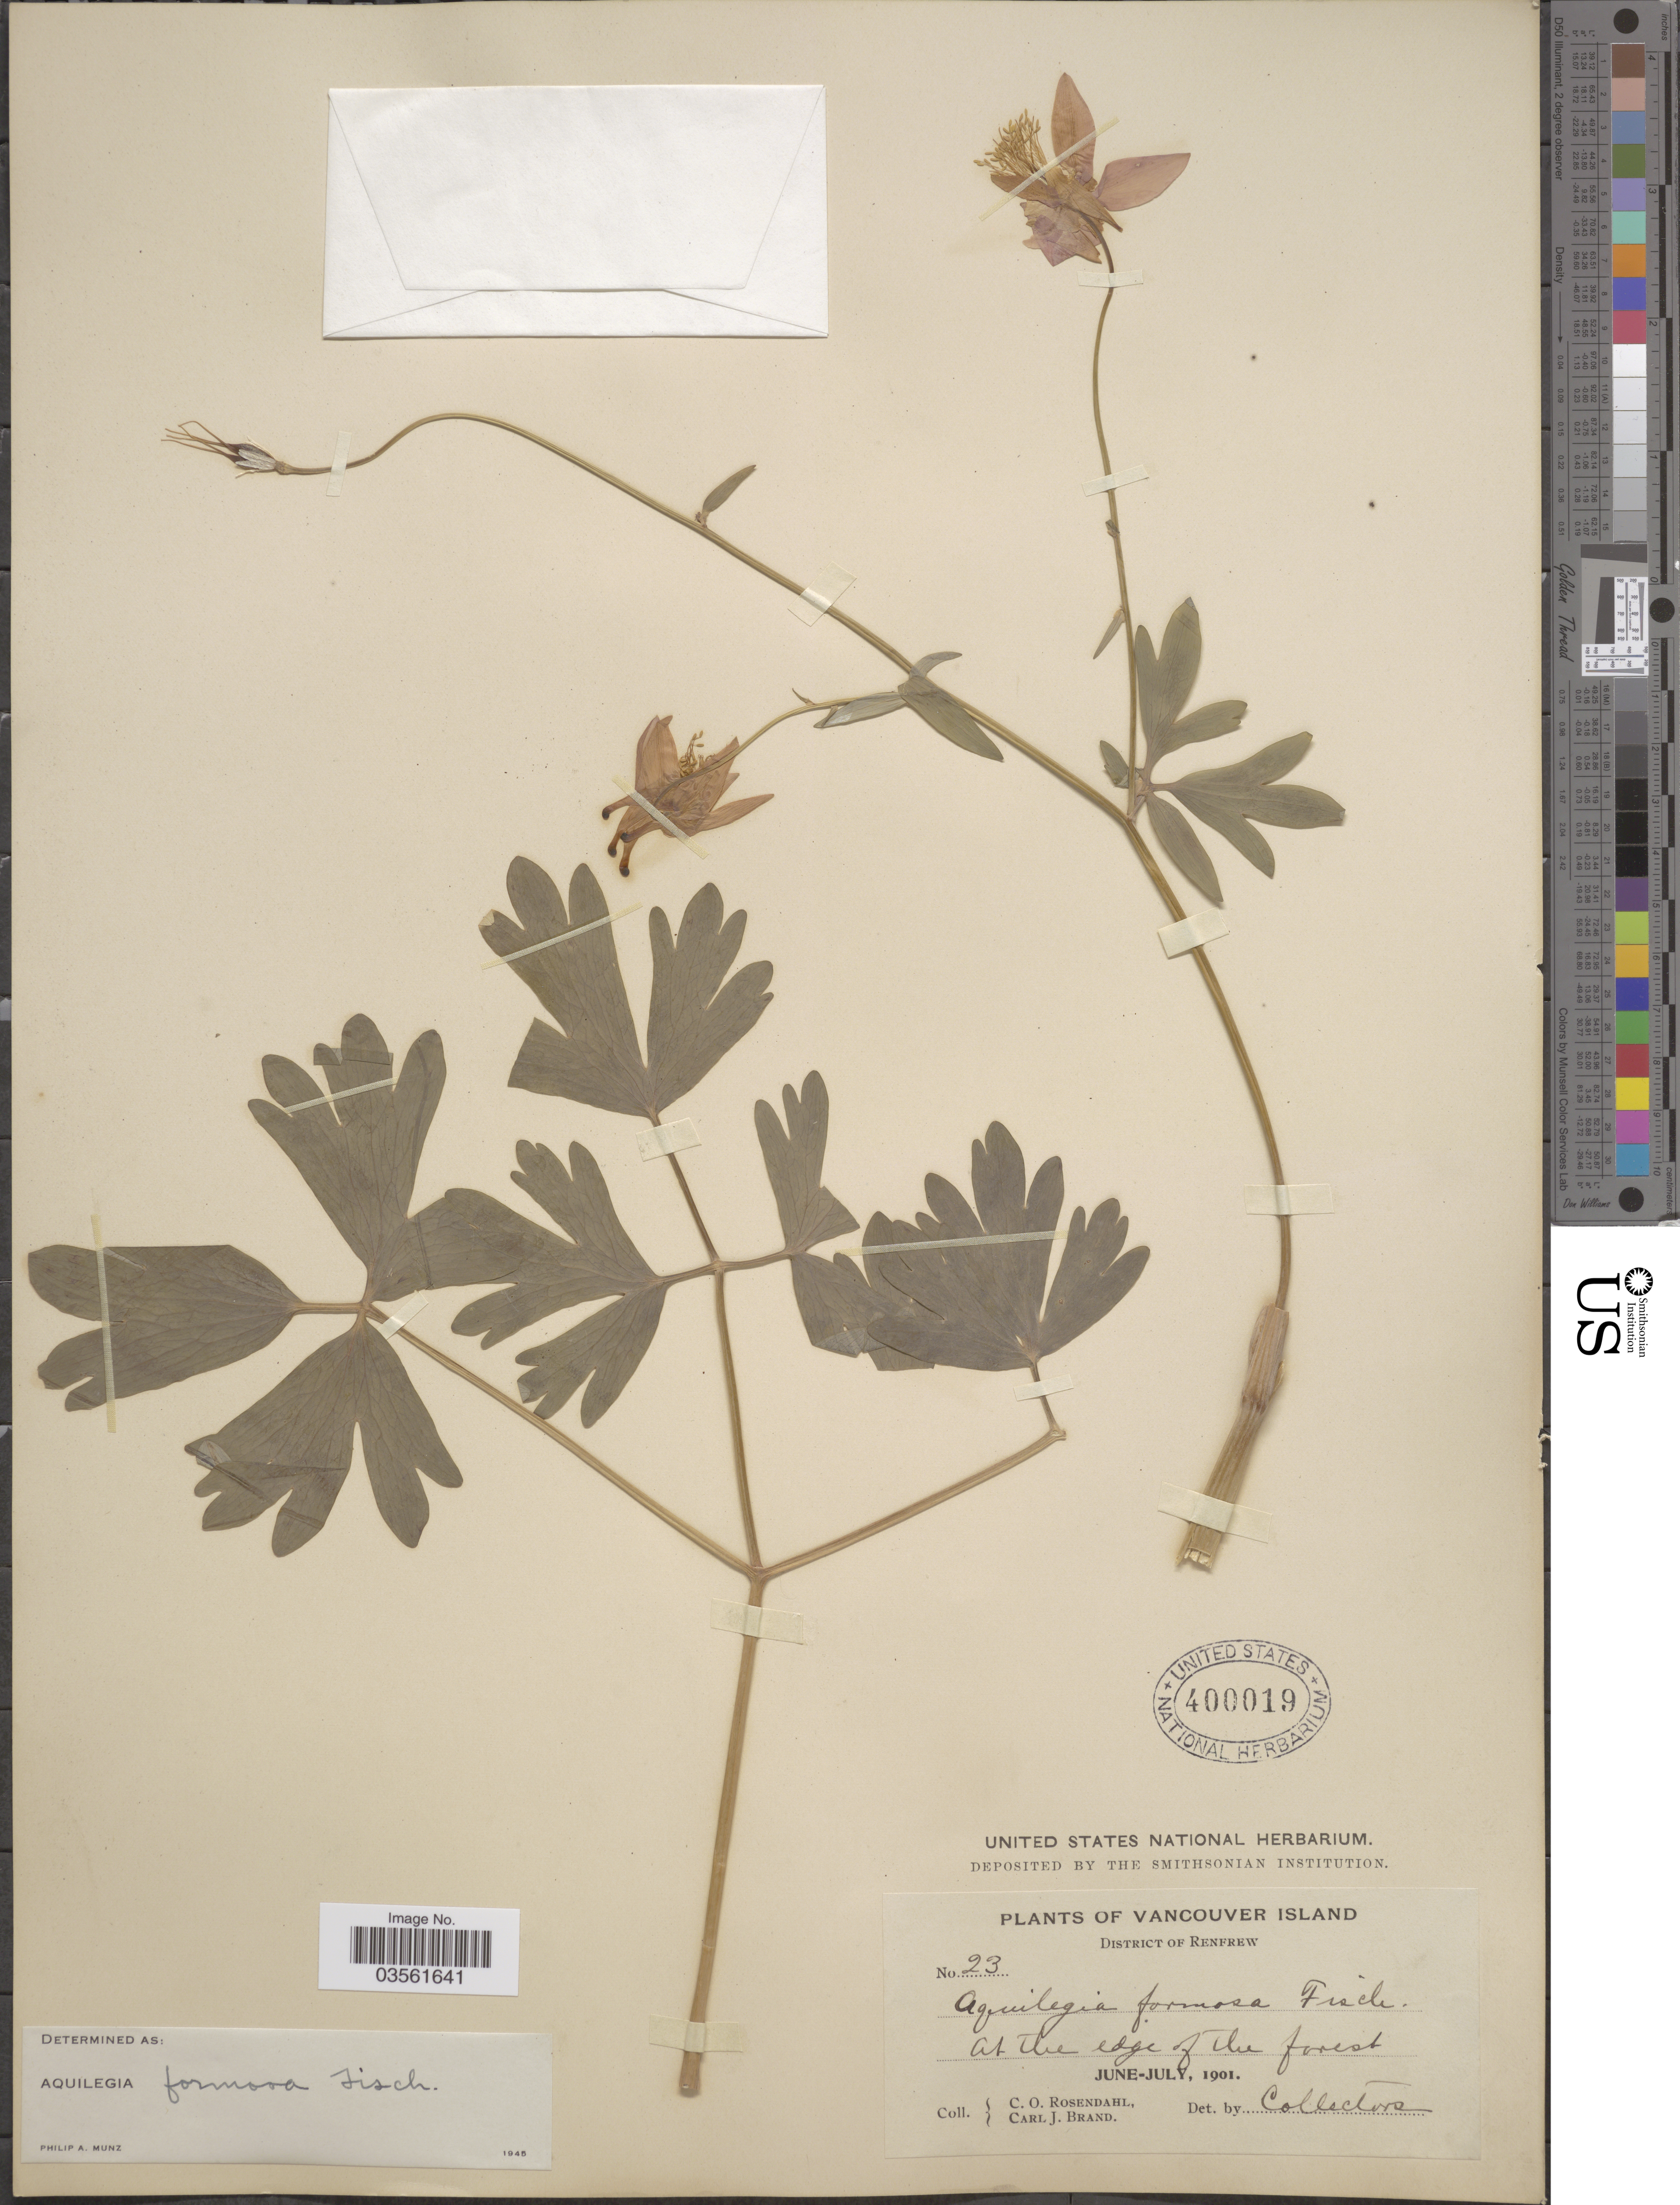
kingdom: Plantae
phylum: Tracheophyta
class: Magnoliopsida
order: Ranunculales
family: Ranunculaceae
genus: Aquilegia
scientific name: Aquilegia formosa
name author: Fisch. ex DC.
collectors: C. O. Rosendahl & C. J. Brand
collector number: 23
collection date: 1901-06/1901-07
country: Canada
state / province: British Columbia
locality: Vancouver Island. District of Renfrew.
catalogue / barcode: US 400019